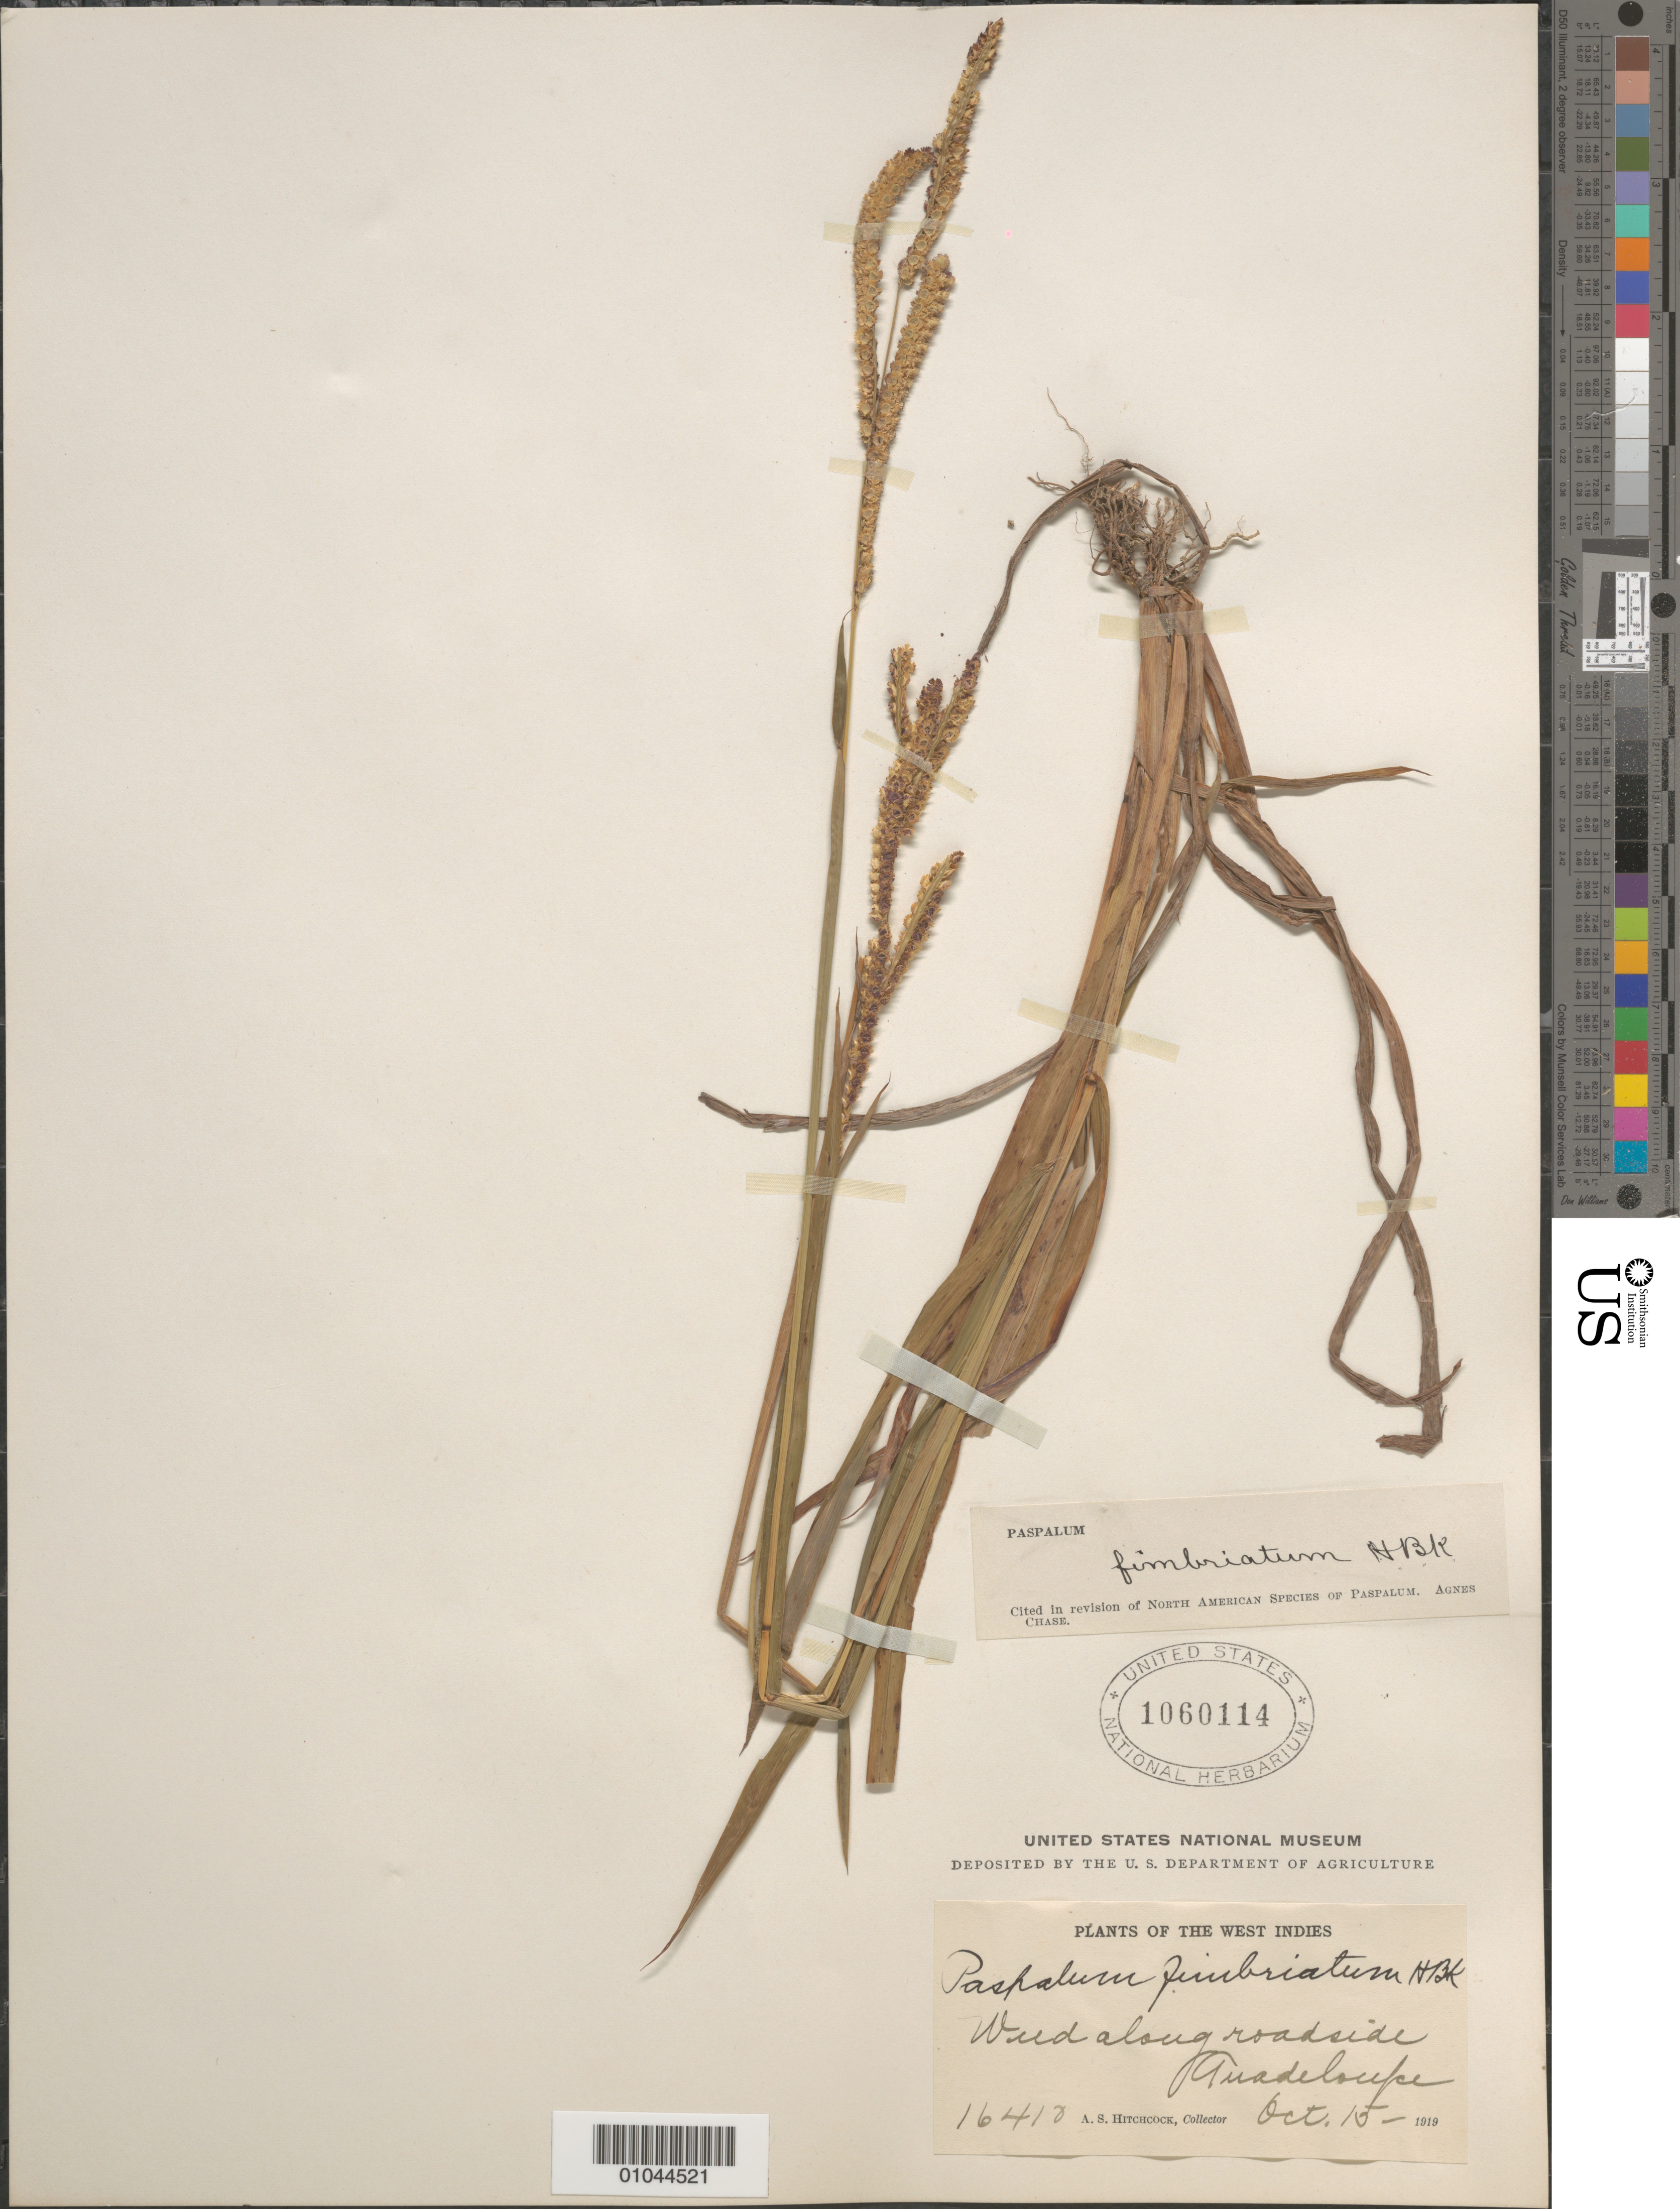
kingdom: Plantae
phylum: Tracheophyta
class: Liliopsida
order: Poales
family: Poaceae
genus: Paspalum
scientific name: Paspalum fimbriatum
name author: Kunth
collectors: A. S. Hitchcock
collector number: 16410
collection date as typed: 15 Oct 1919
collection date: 1919-10-15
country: Guadeloupe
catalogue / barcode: US 1060114